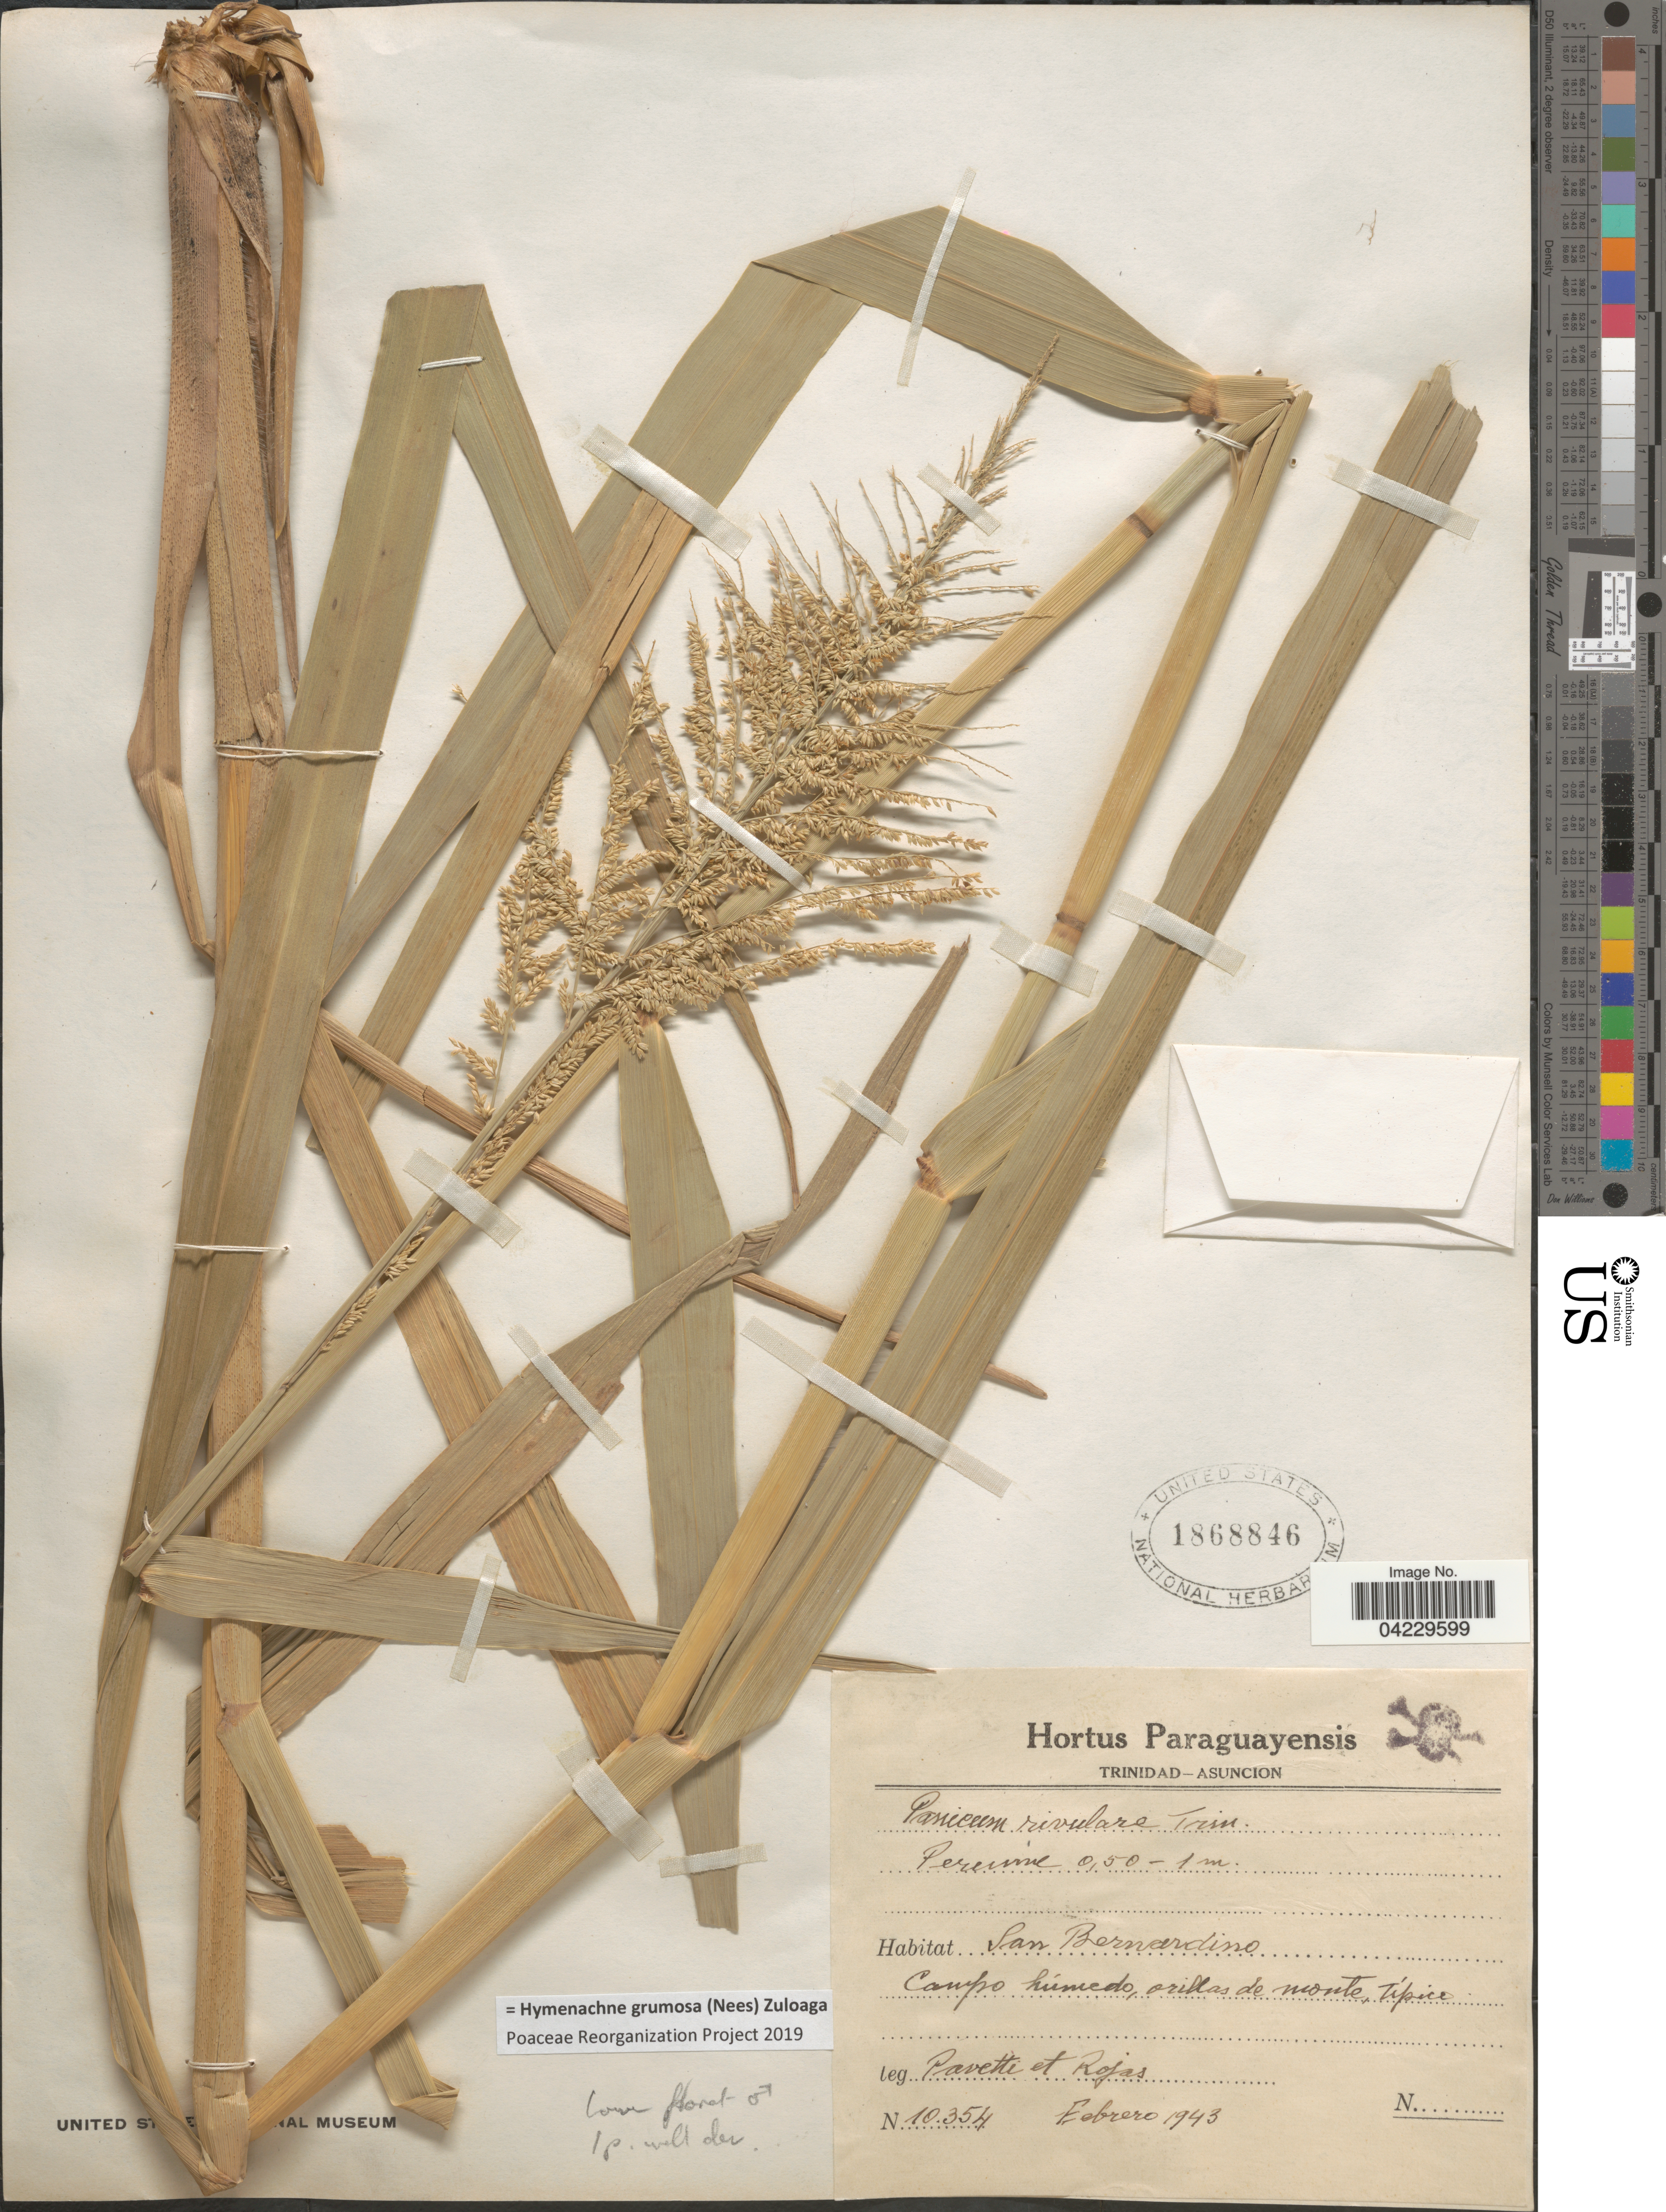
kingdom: Plantae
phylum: Tracheophyta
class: Liliopsida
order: Poales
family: Poaceae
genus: Hymenachne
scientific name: Hymenachne grumosa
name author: (Nees) Zuloaga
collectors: -. Pavetti & Rojas, --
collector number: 10354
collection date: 1943-02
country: Paraguay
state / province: Asuncion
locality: San Bernardino.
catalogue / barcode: US 1868846